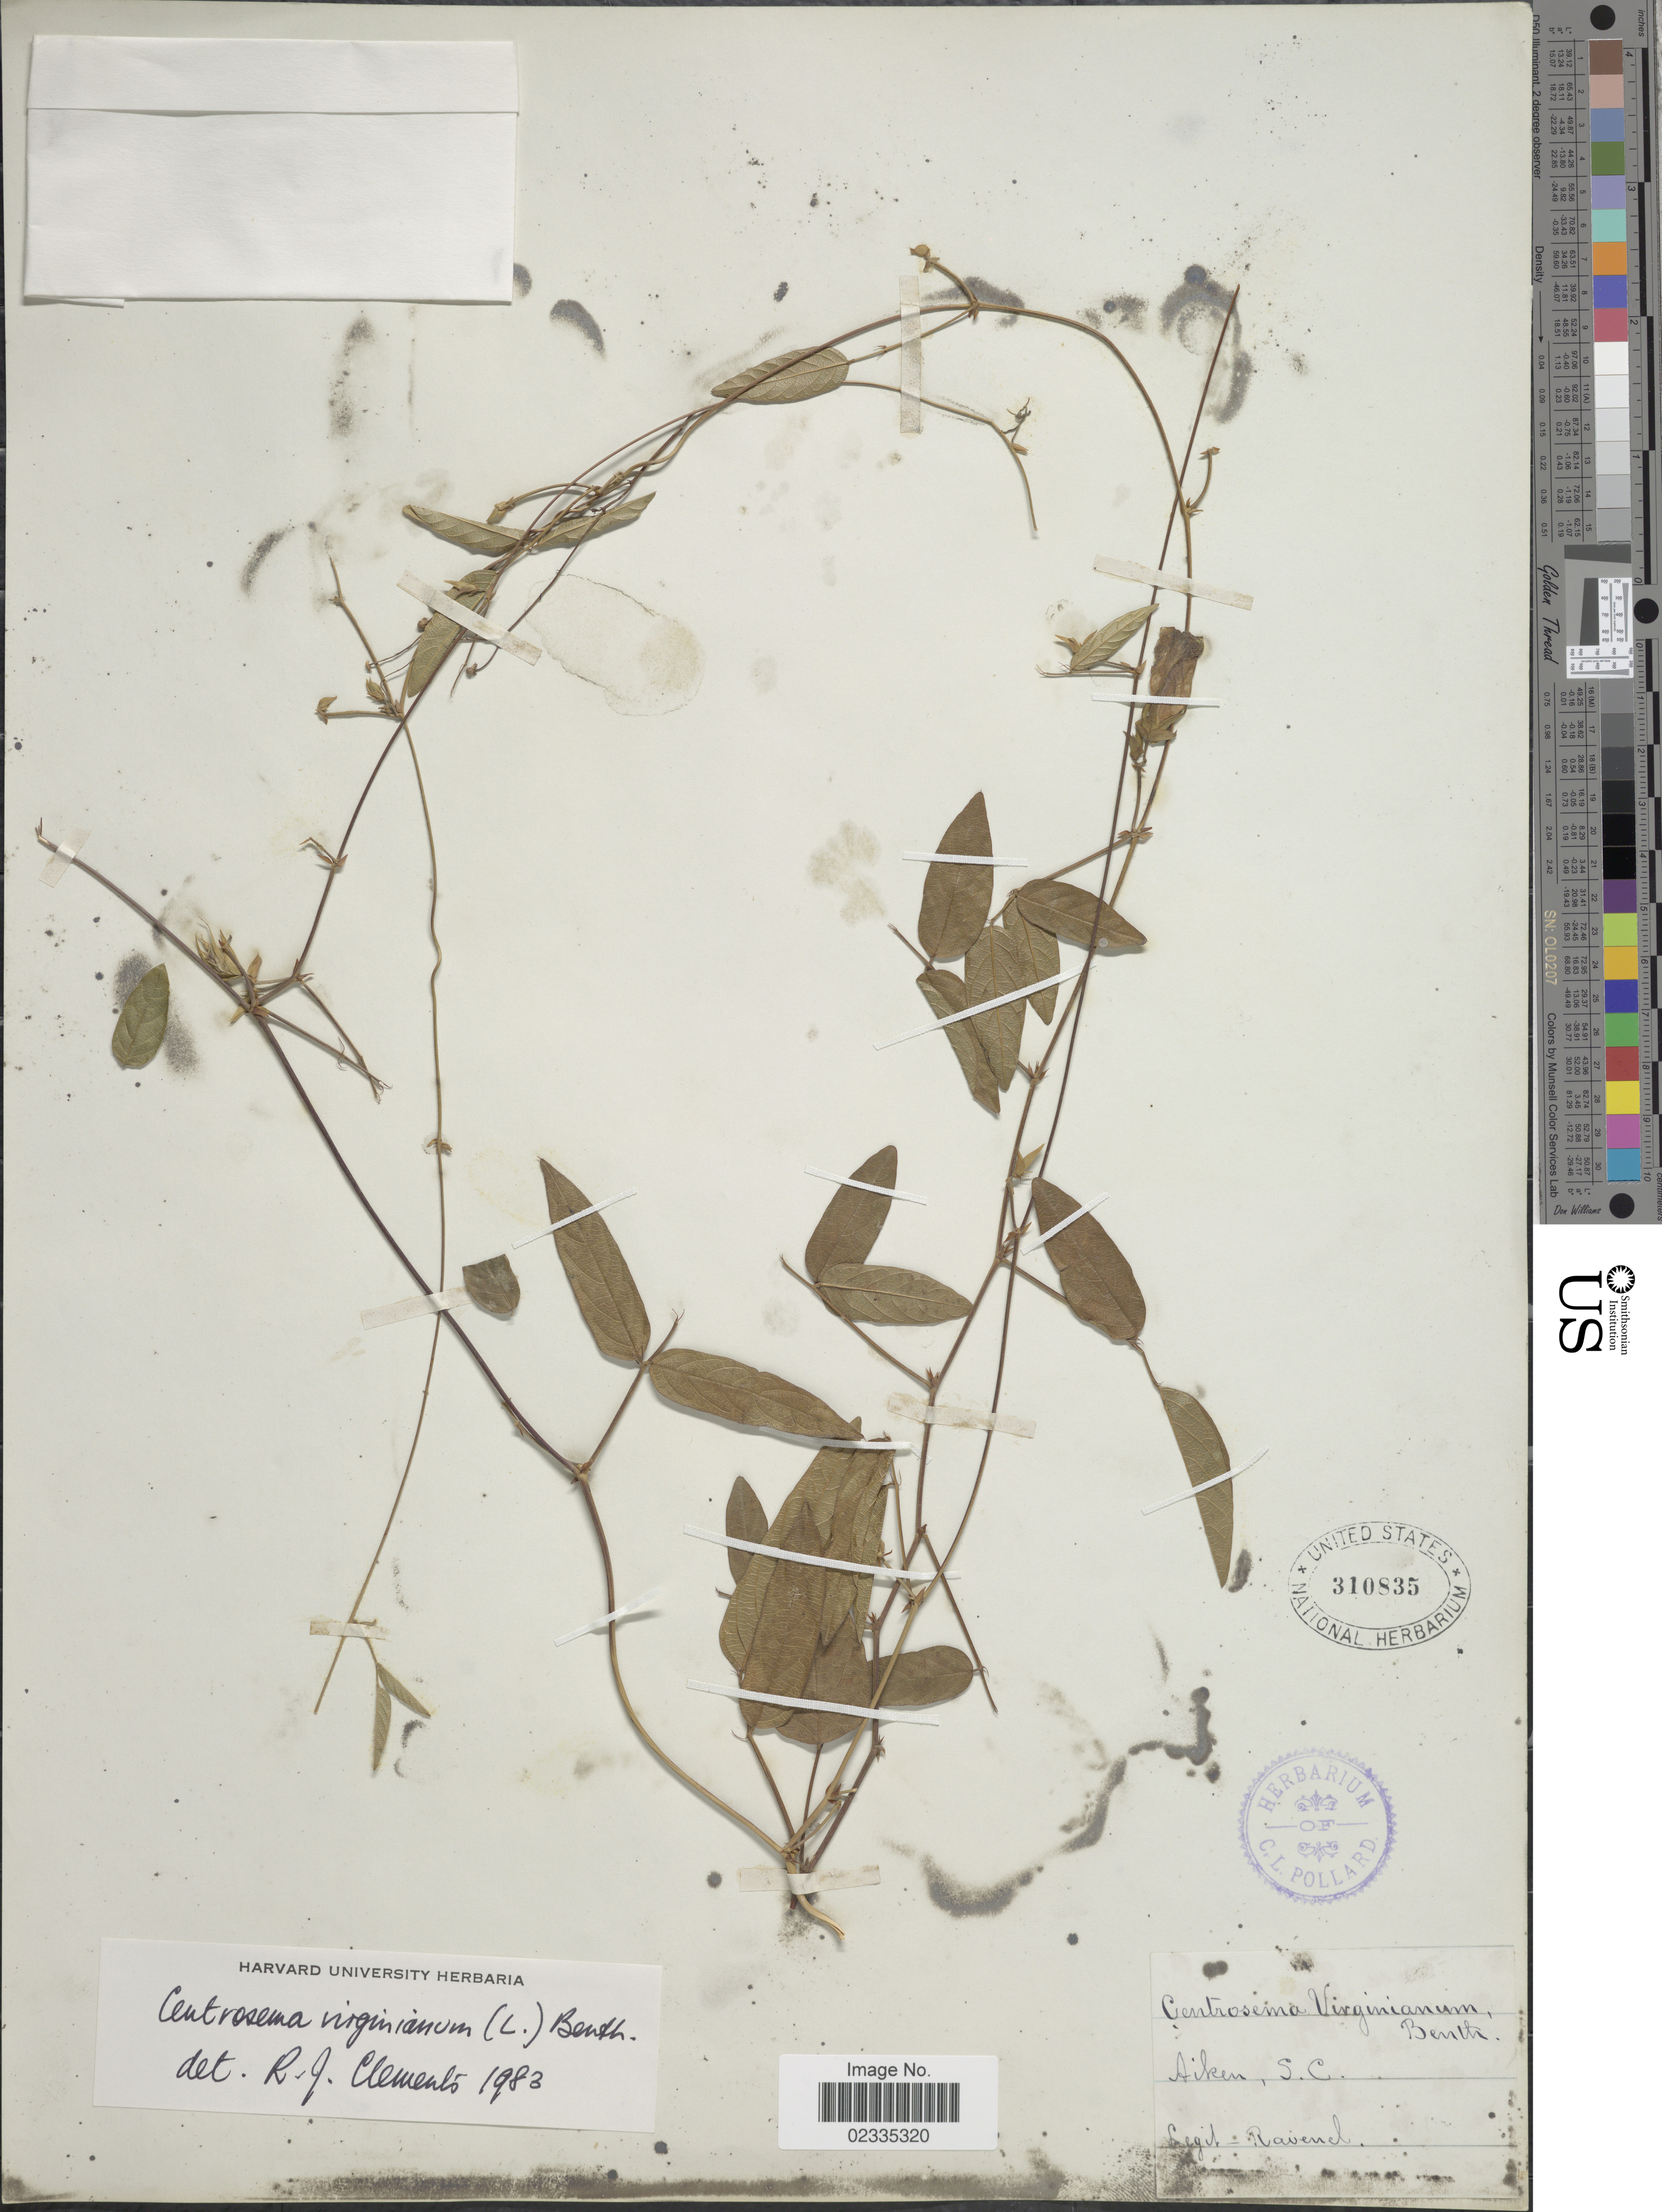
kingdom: Plantae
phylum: Tracheophyta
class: Magnoliopsida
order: Fabales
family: Fabaceae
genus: Centrosema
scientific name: Centrosema virginianum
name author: (L.) Benth.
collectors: -. Ravenel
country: United States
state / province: South Carolina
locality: Aiken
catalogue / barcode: US 310835